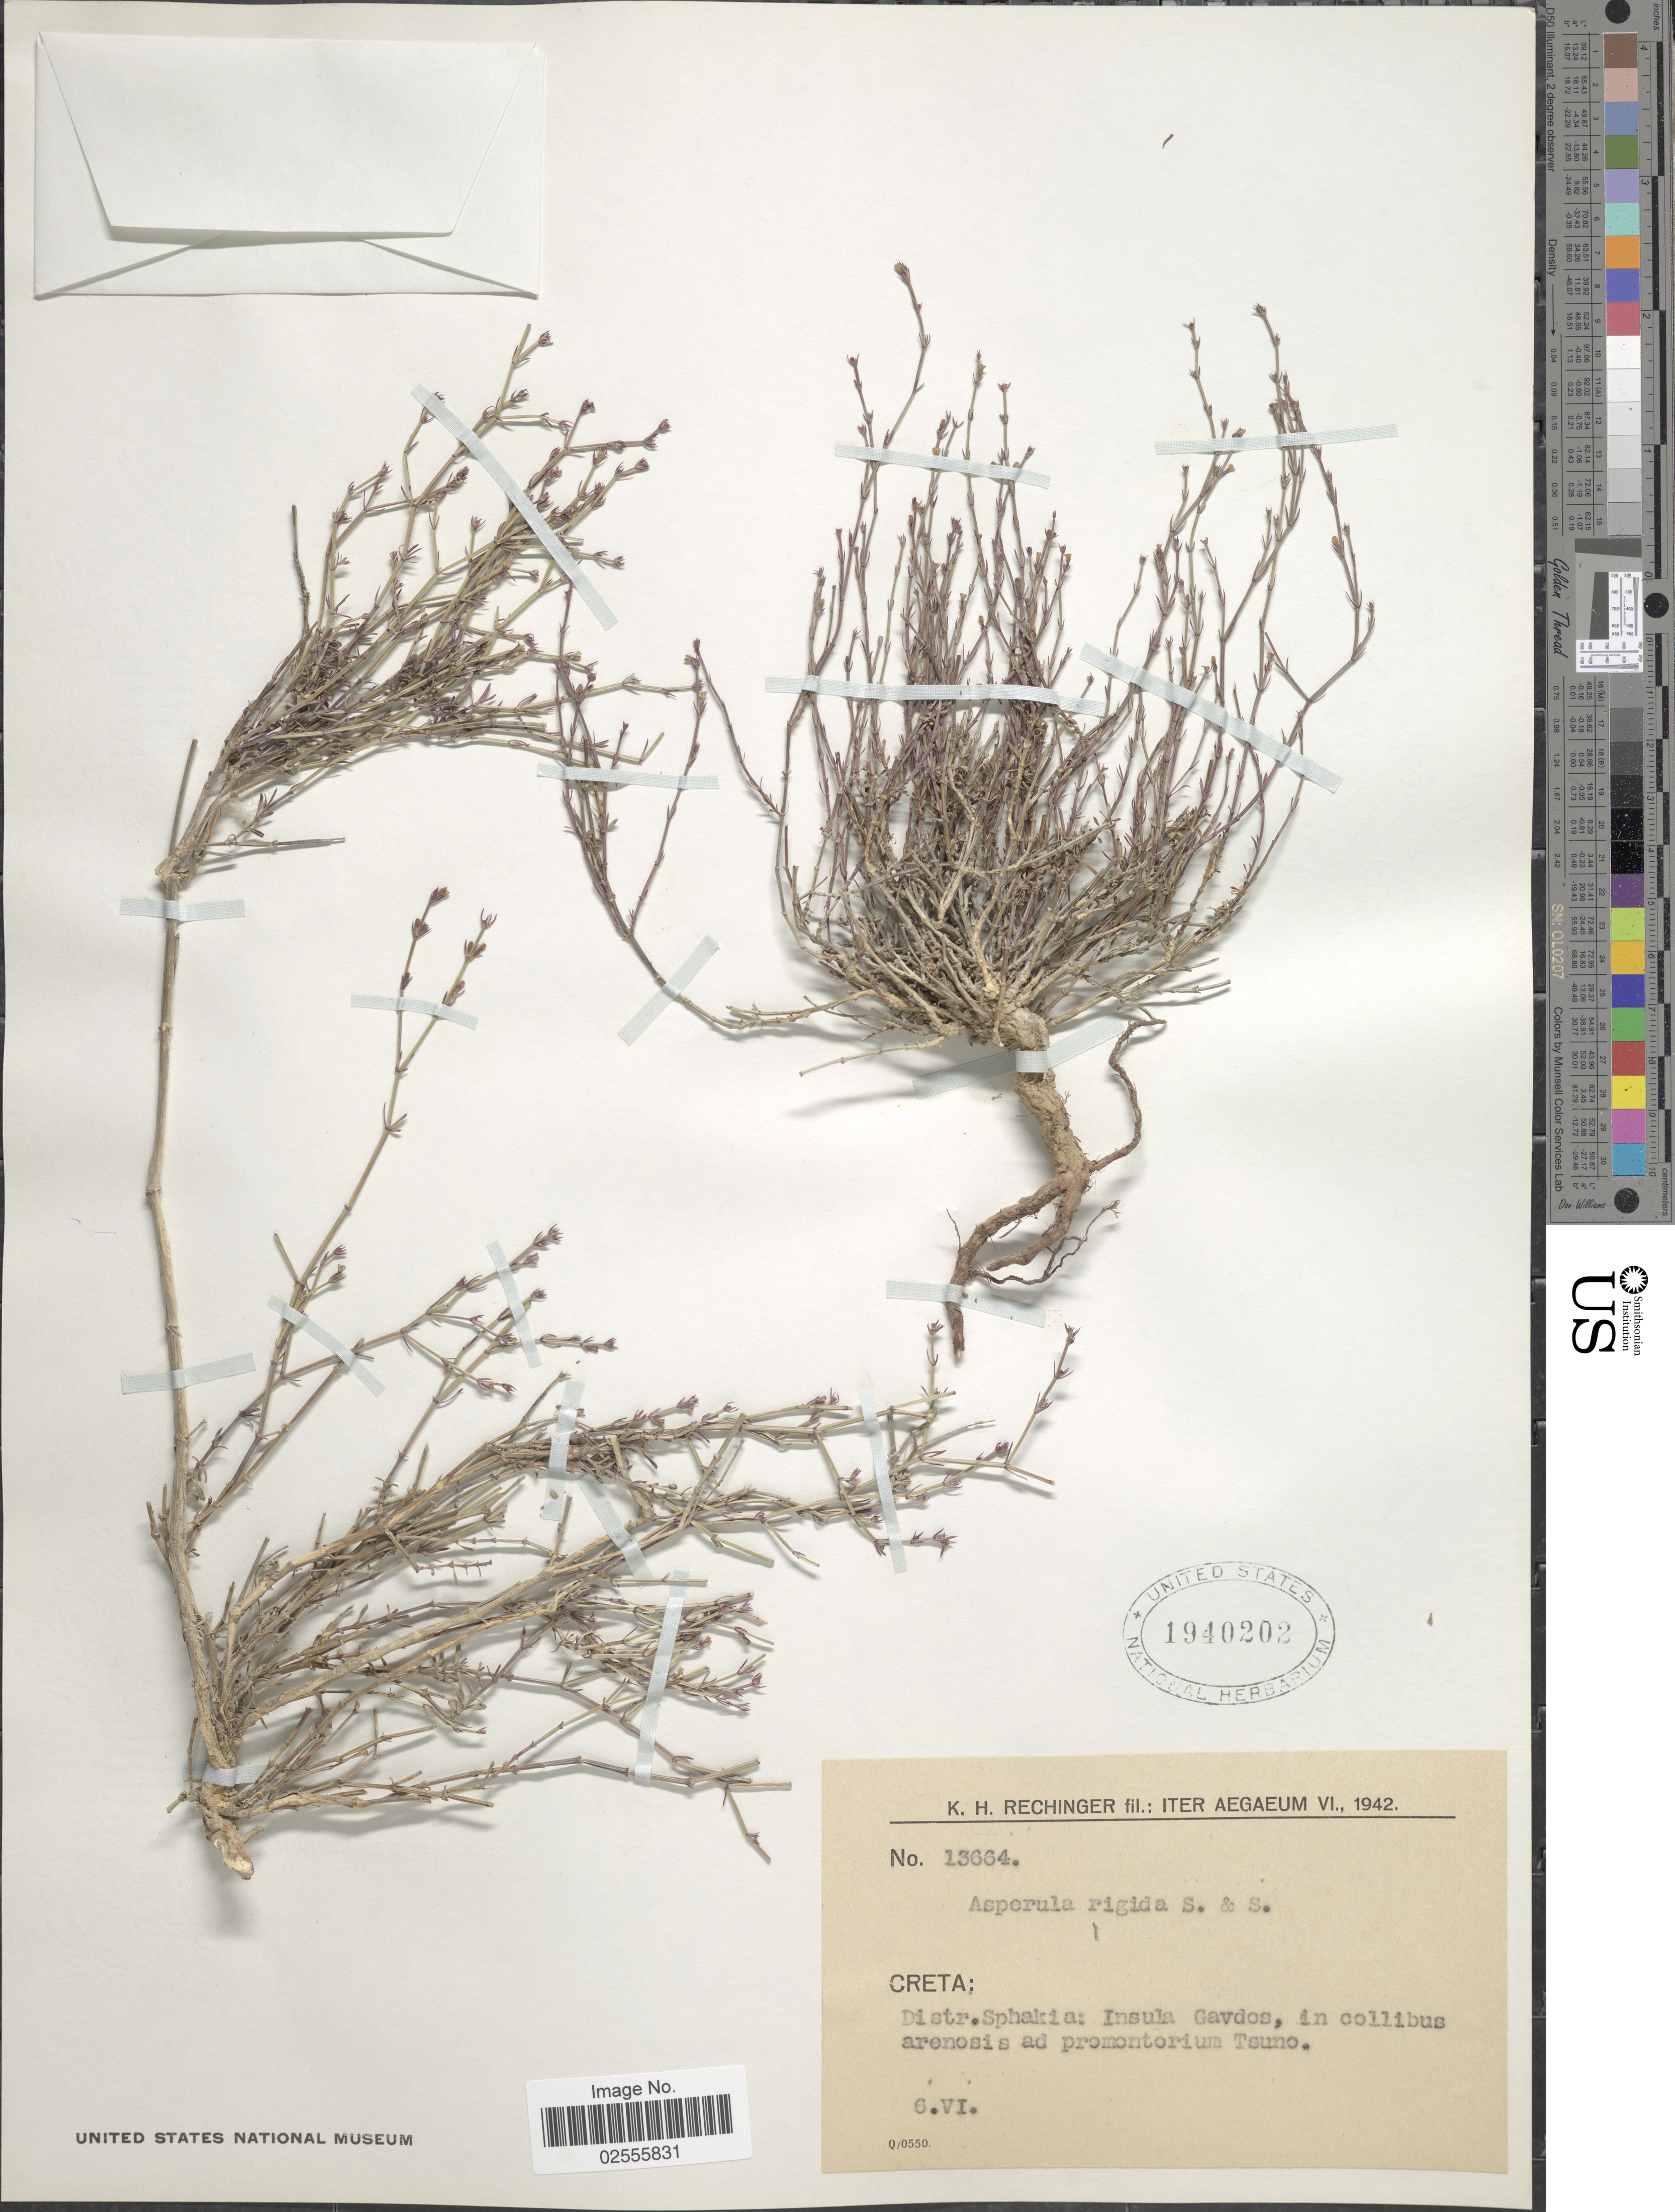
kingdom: Plantae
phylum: Tracheophyta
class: Magnoliopsida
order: Gentianales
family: Rubiaceae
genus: Asperula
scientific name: Asperula rigida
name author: Sibth. & Sm.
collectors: K. H. Rechinger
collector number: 13664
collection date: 1942-06-06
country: Greece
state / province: Crete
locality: Iter Aegaeum, Creta: Distr. Sphakia: Insula Gavdos, in collibus arenosis ad promontorium Tsuno.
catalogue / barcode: US 1940202